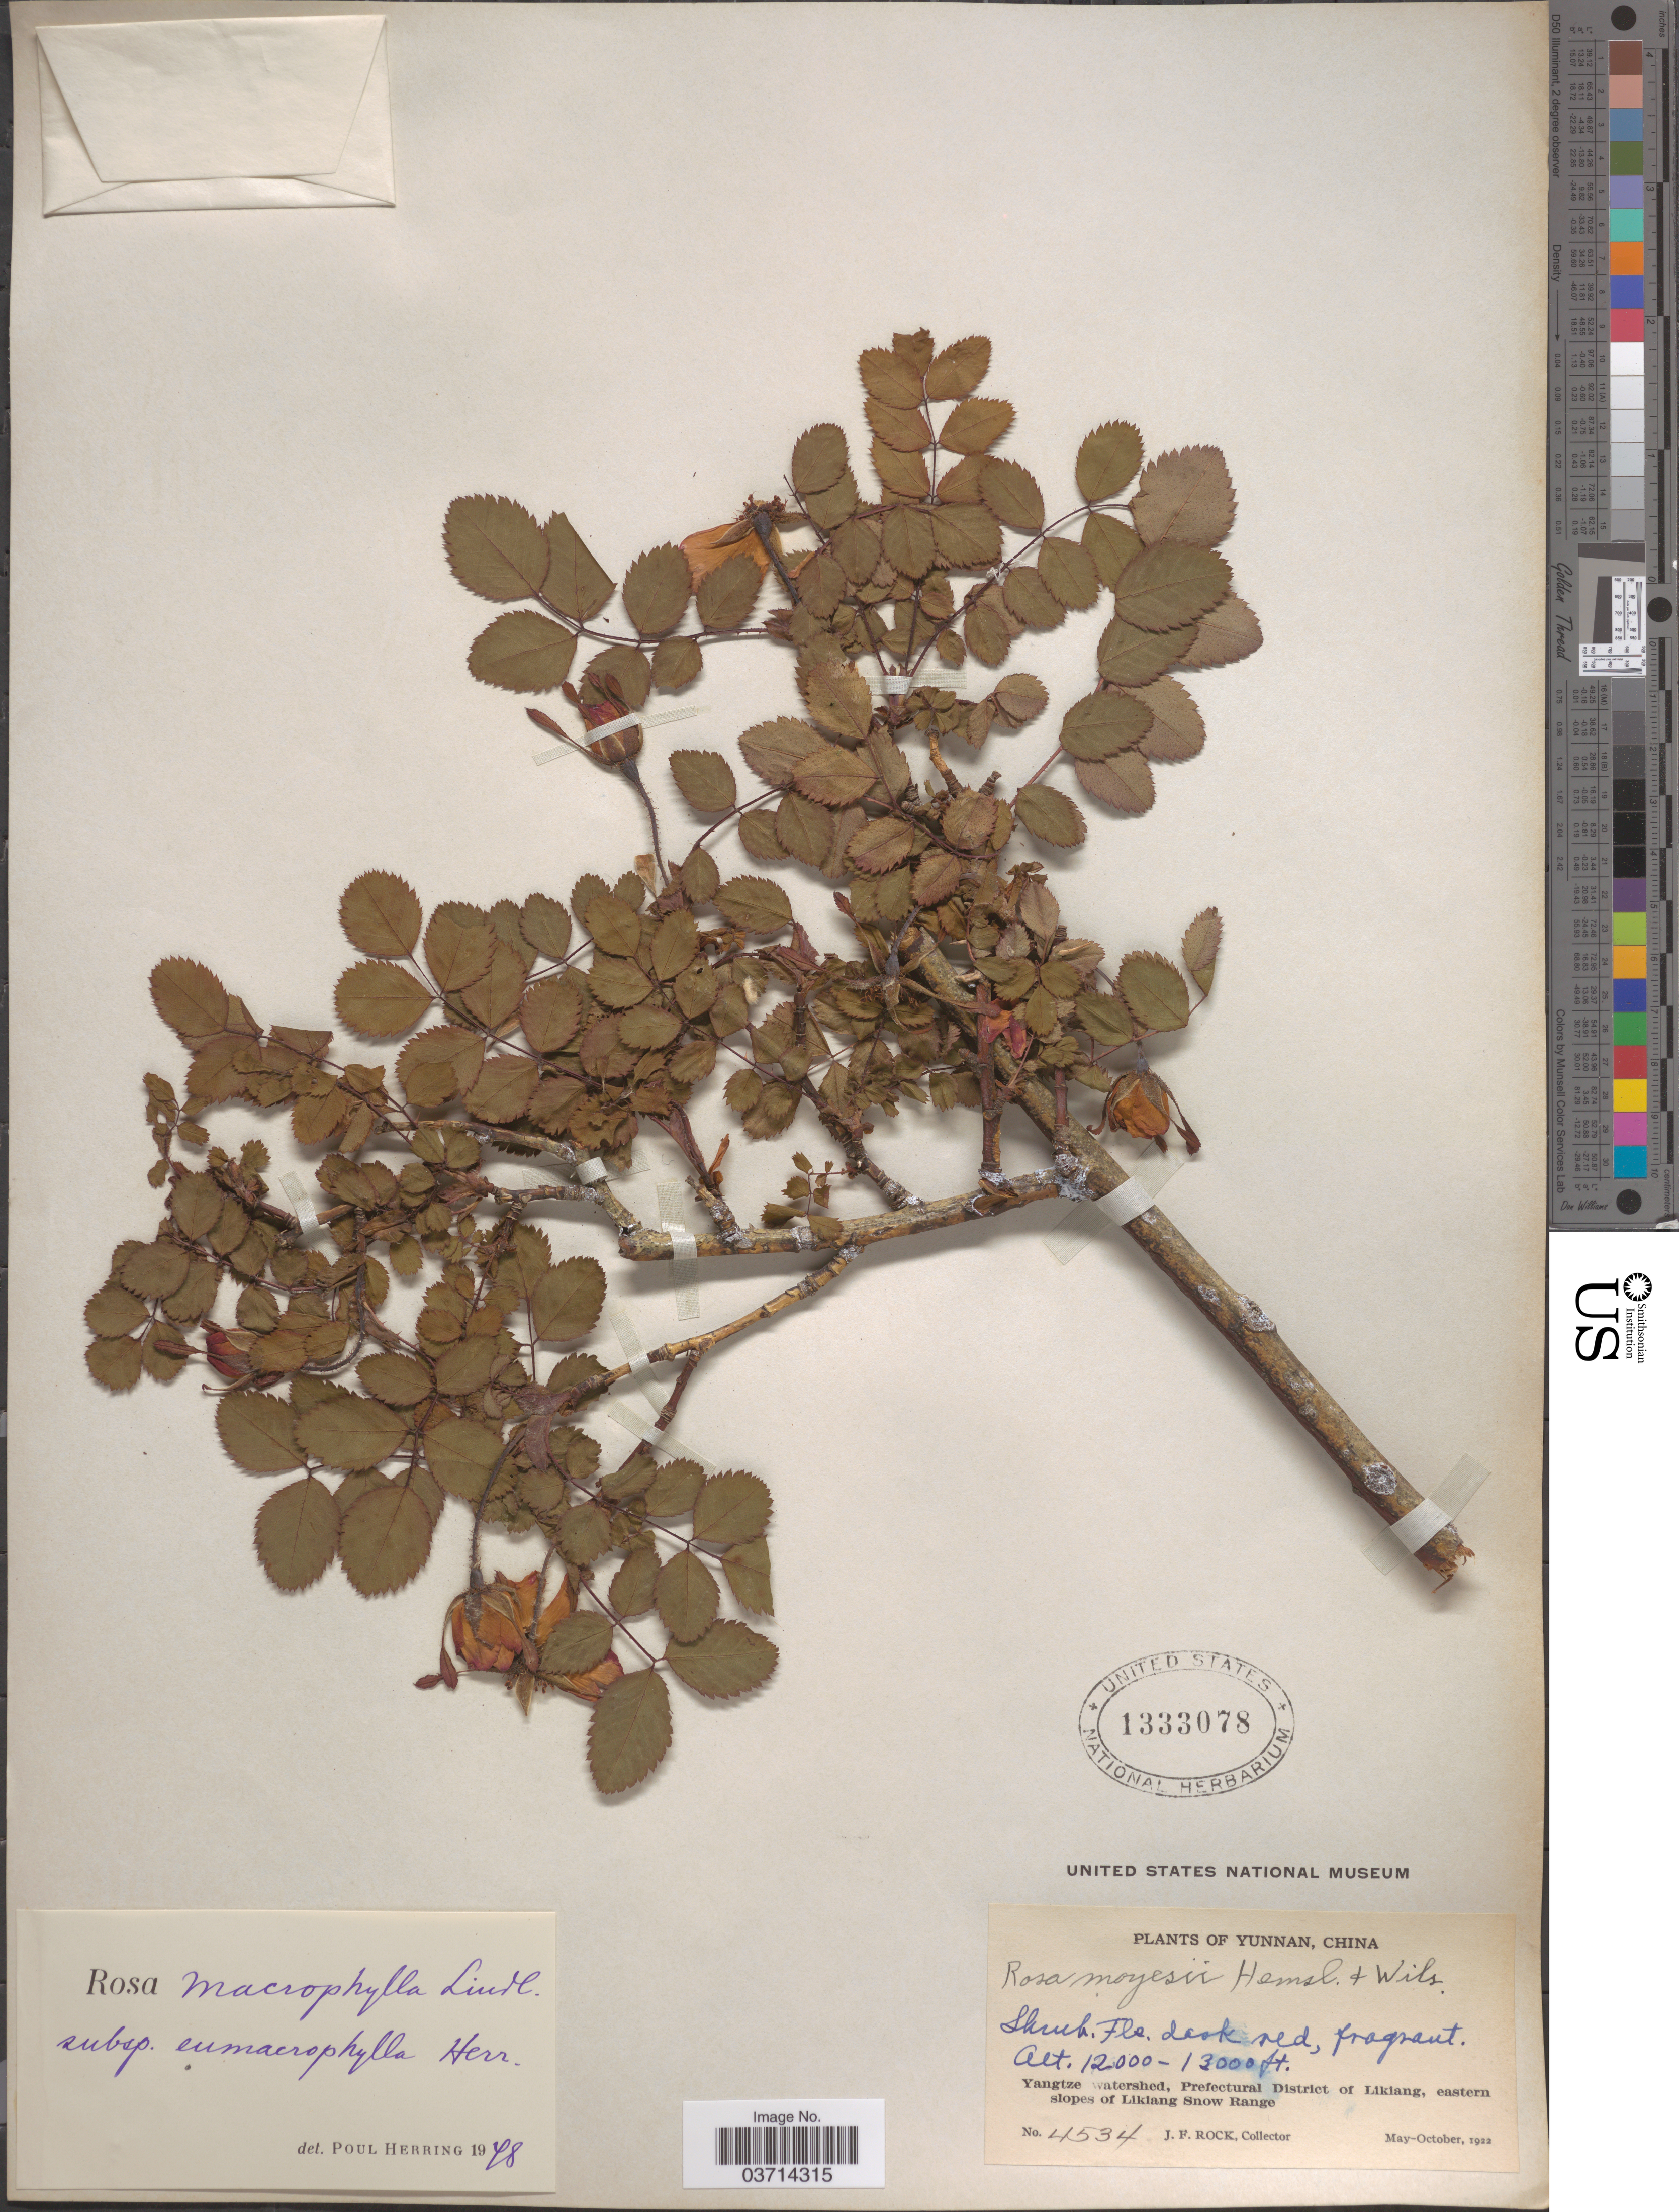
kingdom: Plantae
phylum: Tracheophyta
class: Magnoliopsida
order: Rosales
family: Rosaceae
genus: Rosa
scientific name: Rosa macrophylla var. macrophylla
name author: Lindl.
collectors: J. Rock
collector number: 4534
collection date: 1922-05/1922-10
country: China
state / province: Yunnan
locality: Yangtze watershed, Prefectural District of Likiang, eastern slopes of Likiang Snow Range.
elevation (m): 3658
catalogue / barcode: US 1333078